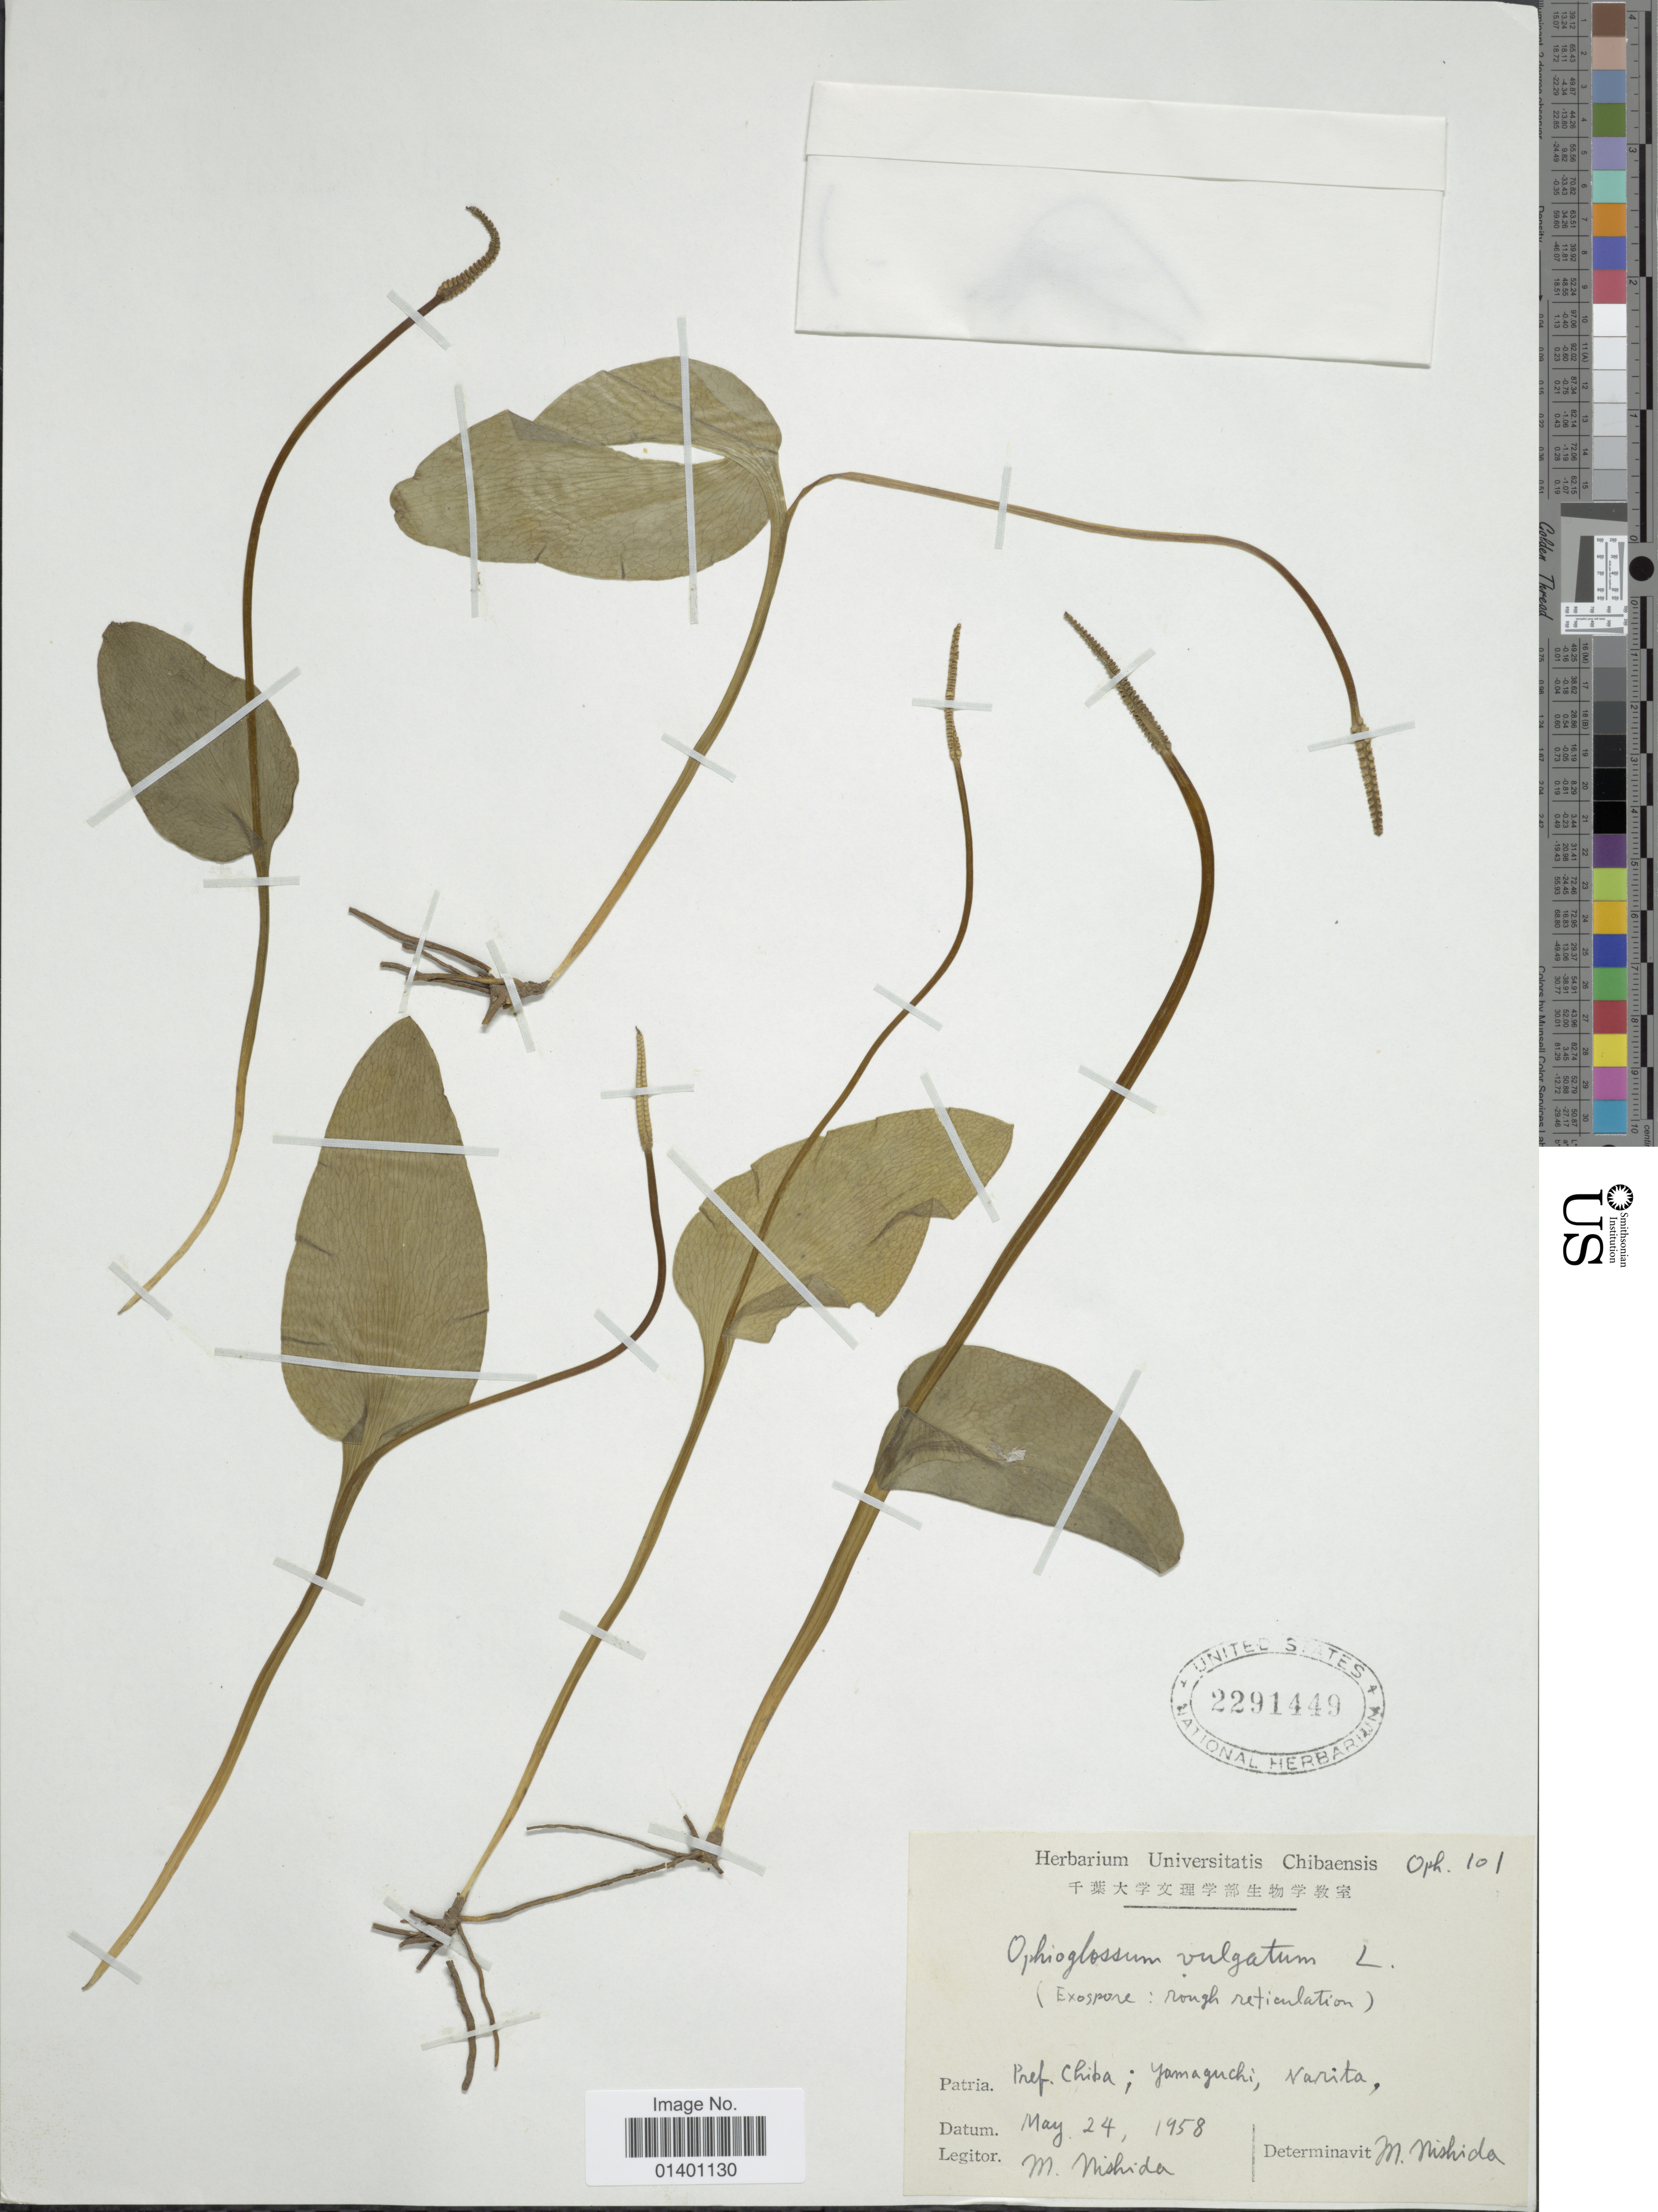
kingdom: Plantae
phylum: Tracheophyta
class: Polypodiopsida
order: Ophioglossales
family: Ophioglossaceae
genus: Ophioglossum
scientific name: Ophioglossum vulgatum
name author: L.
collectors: M. Nishida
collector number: oph. 101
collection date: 1958-05-24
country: Japan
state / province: Tiba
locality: Pref. Chiba; Yamaguchi, Narita.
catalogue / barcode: US 2291449